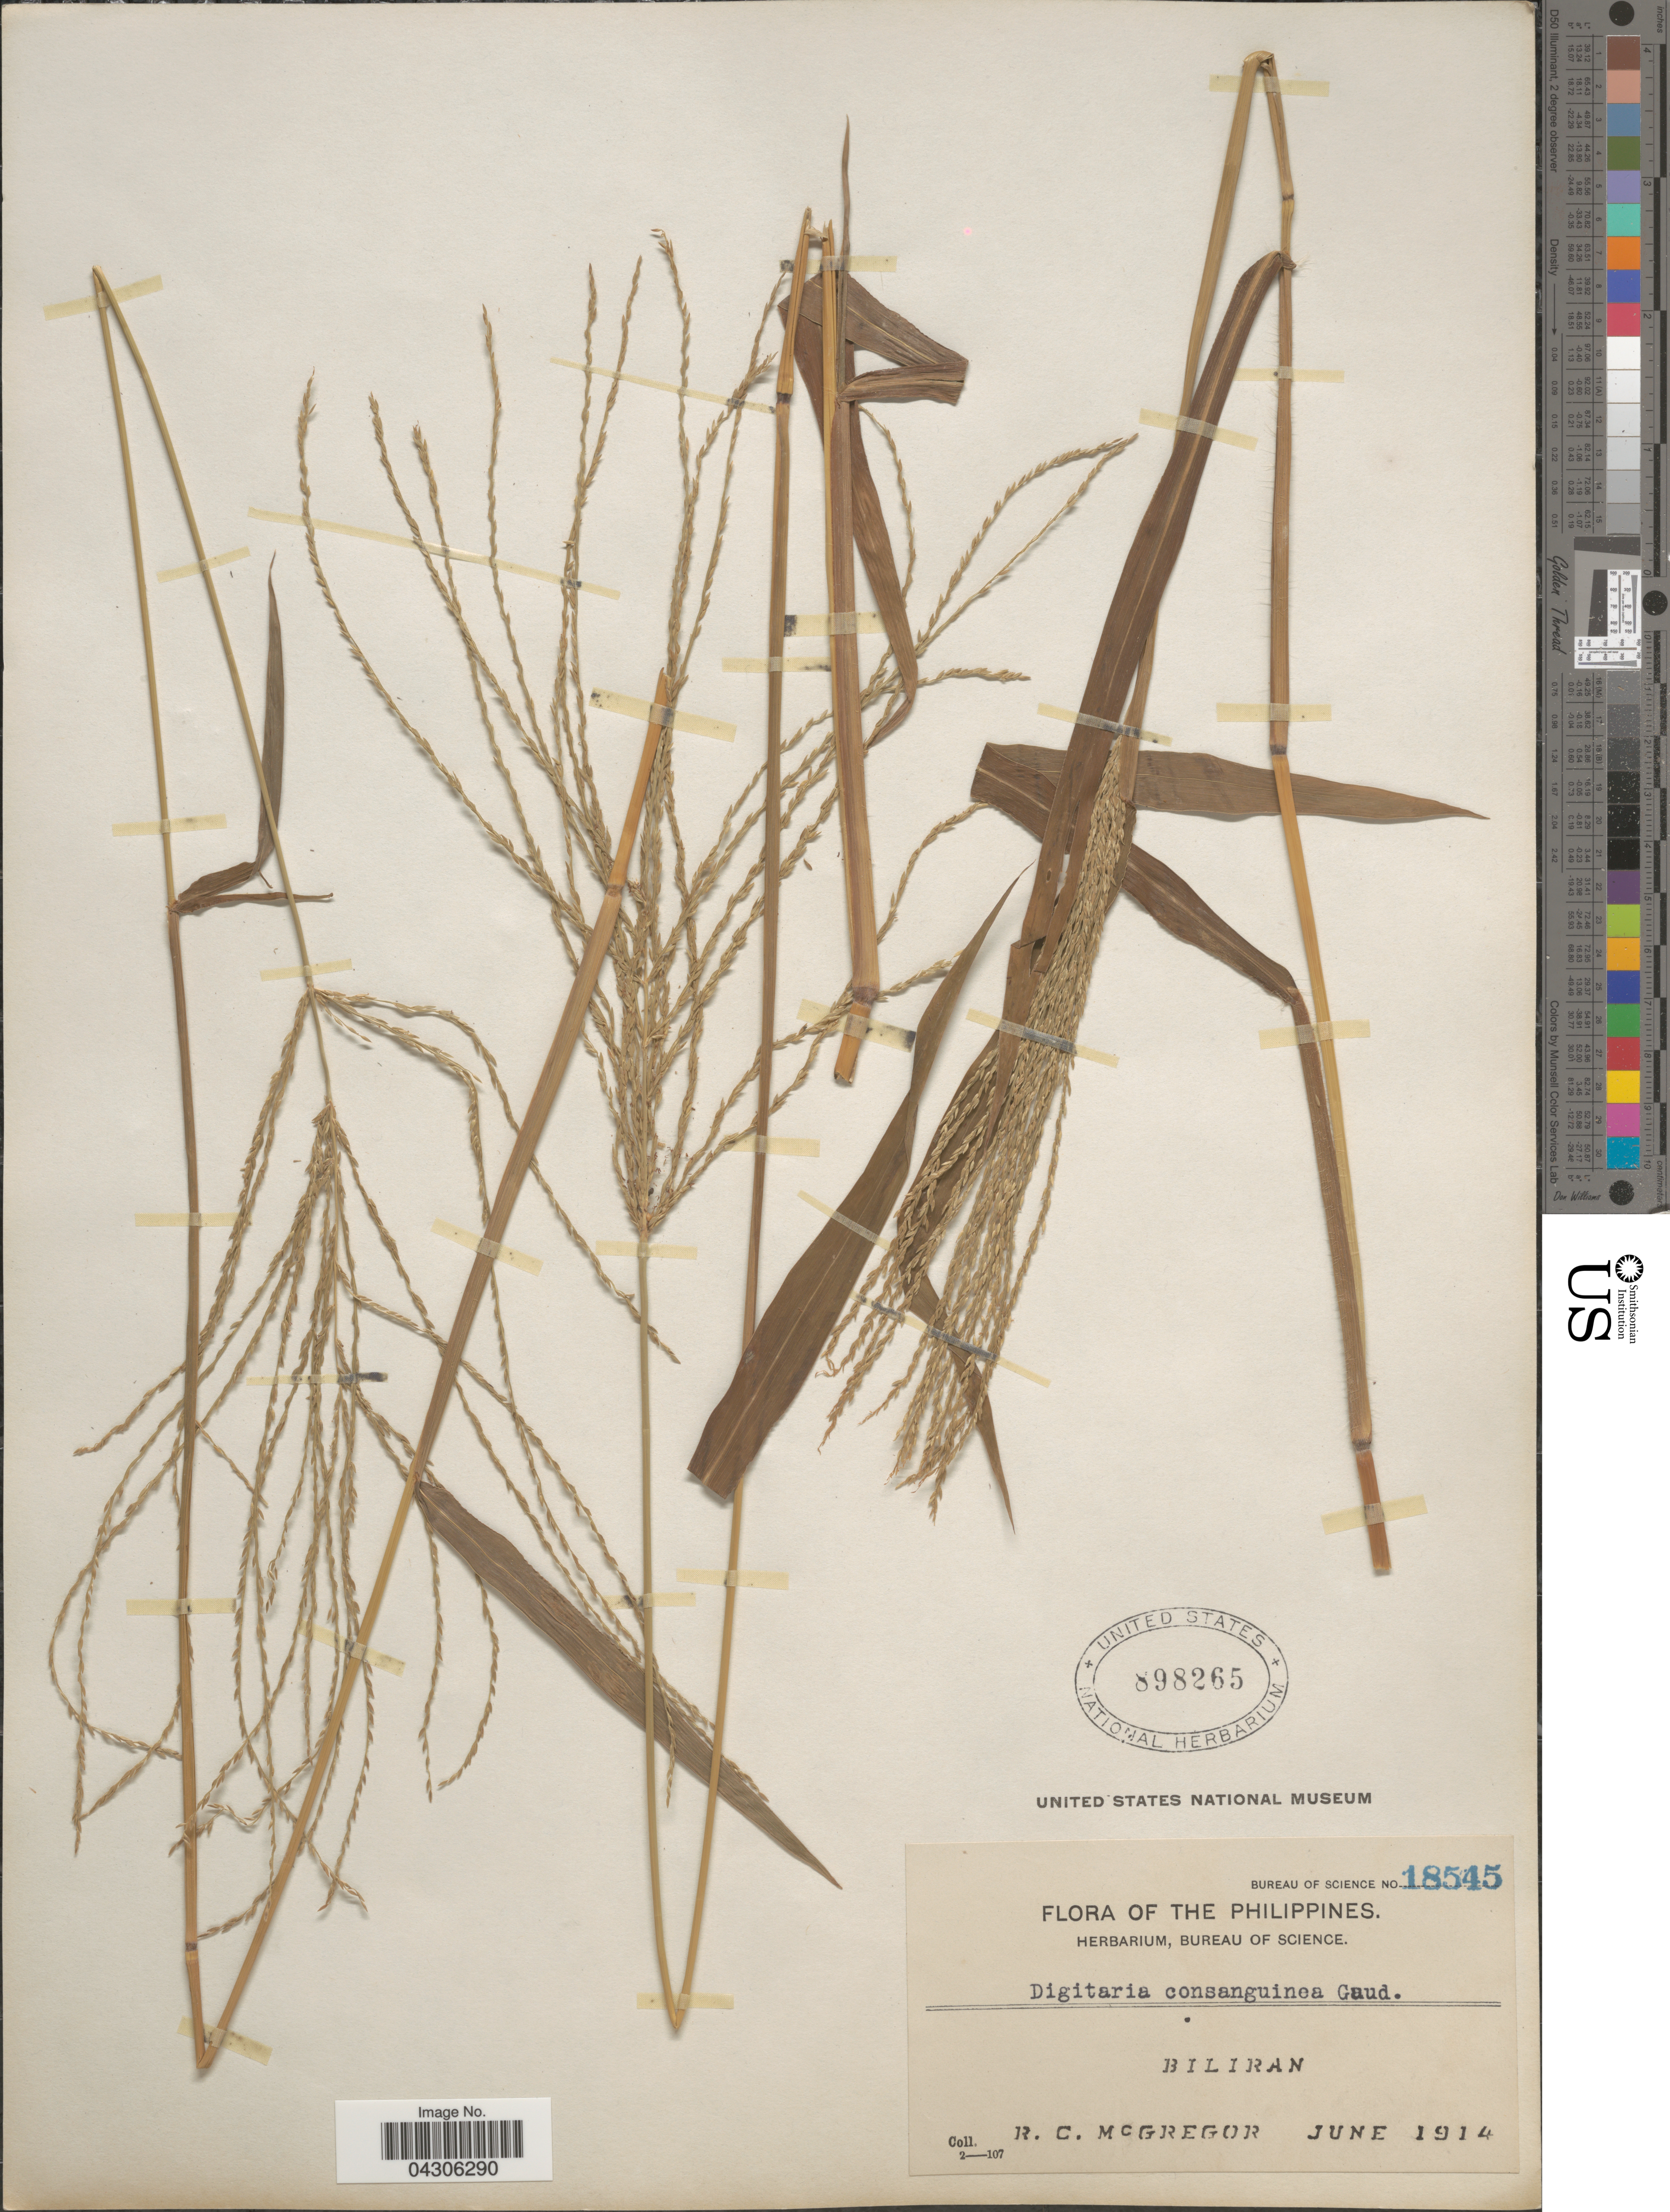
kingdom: Plantae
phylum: Tracheophyta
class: Liliopsida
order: Poales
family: Poaceae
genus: Digitaria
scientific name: Digitaria setigera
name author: Roth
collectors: R. C. McGregor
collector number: Bureau of Science 18545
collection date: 1914-06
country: Philippines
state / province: Eastern Visayas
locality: Biliran.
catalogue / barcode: US 898265